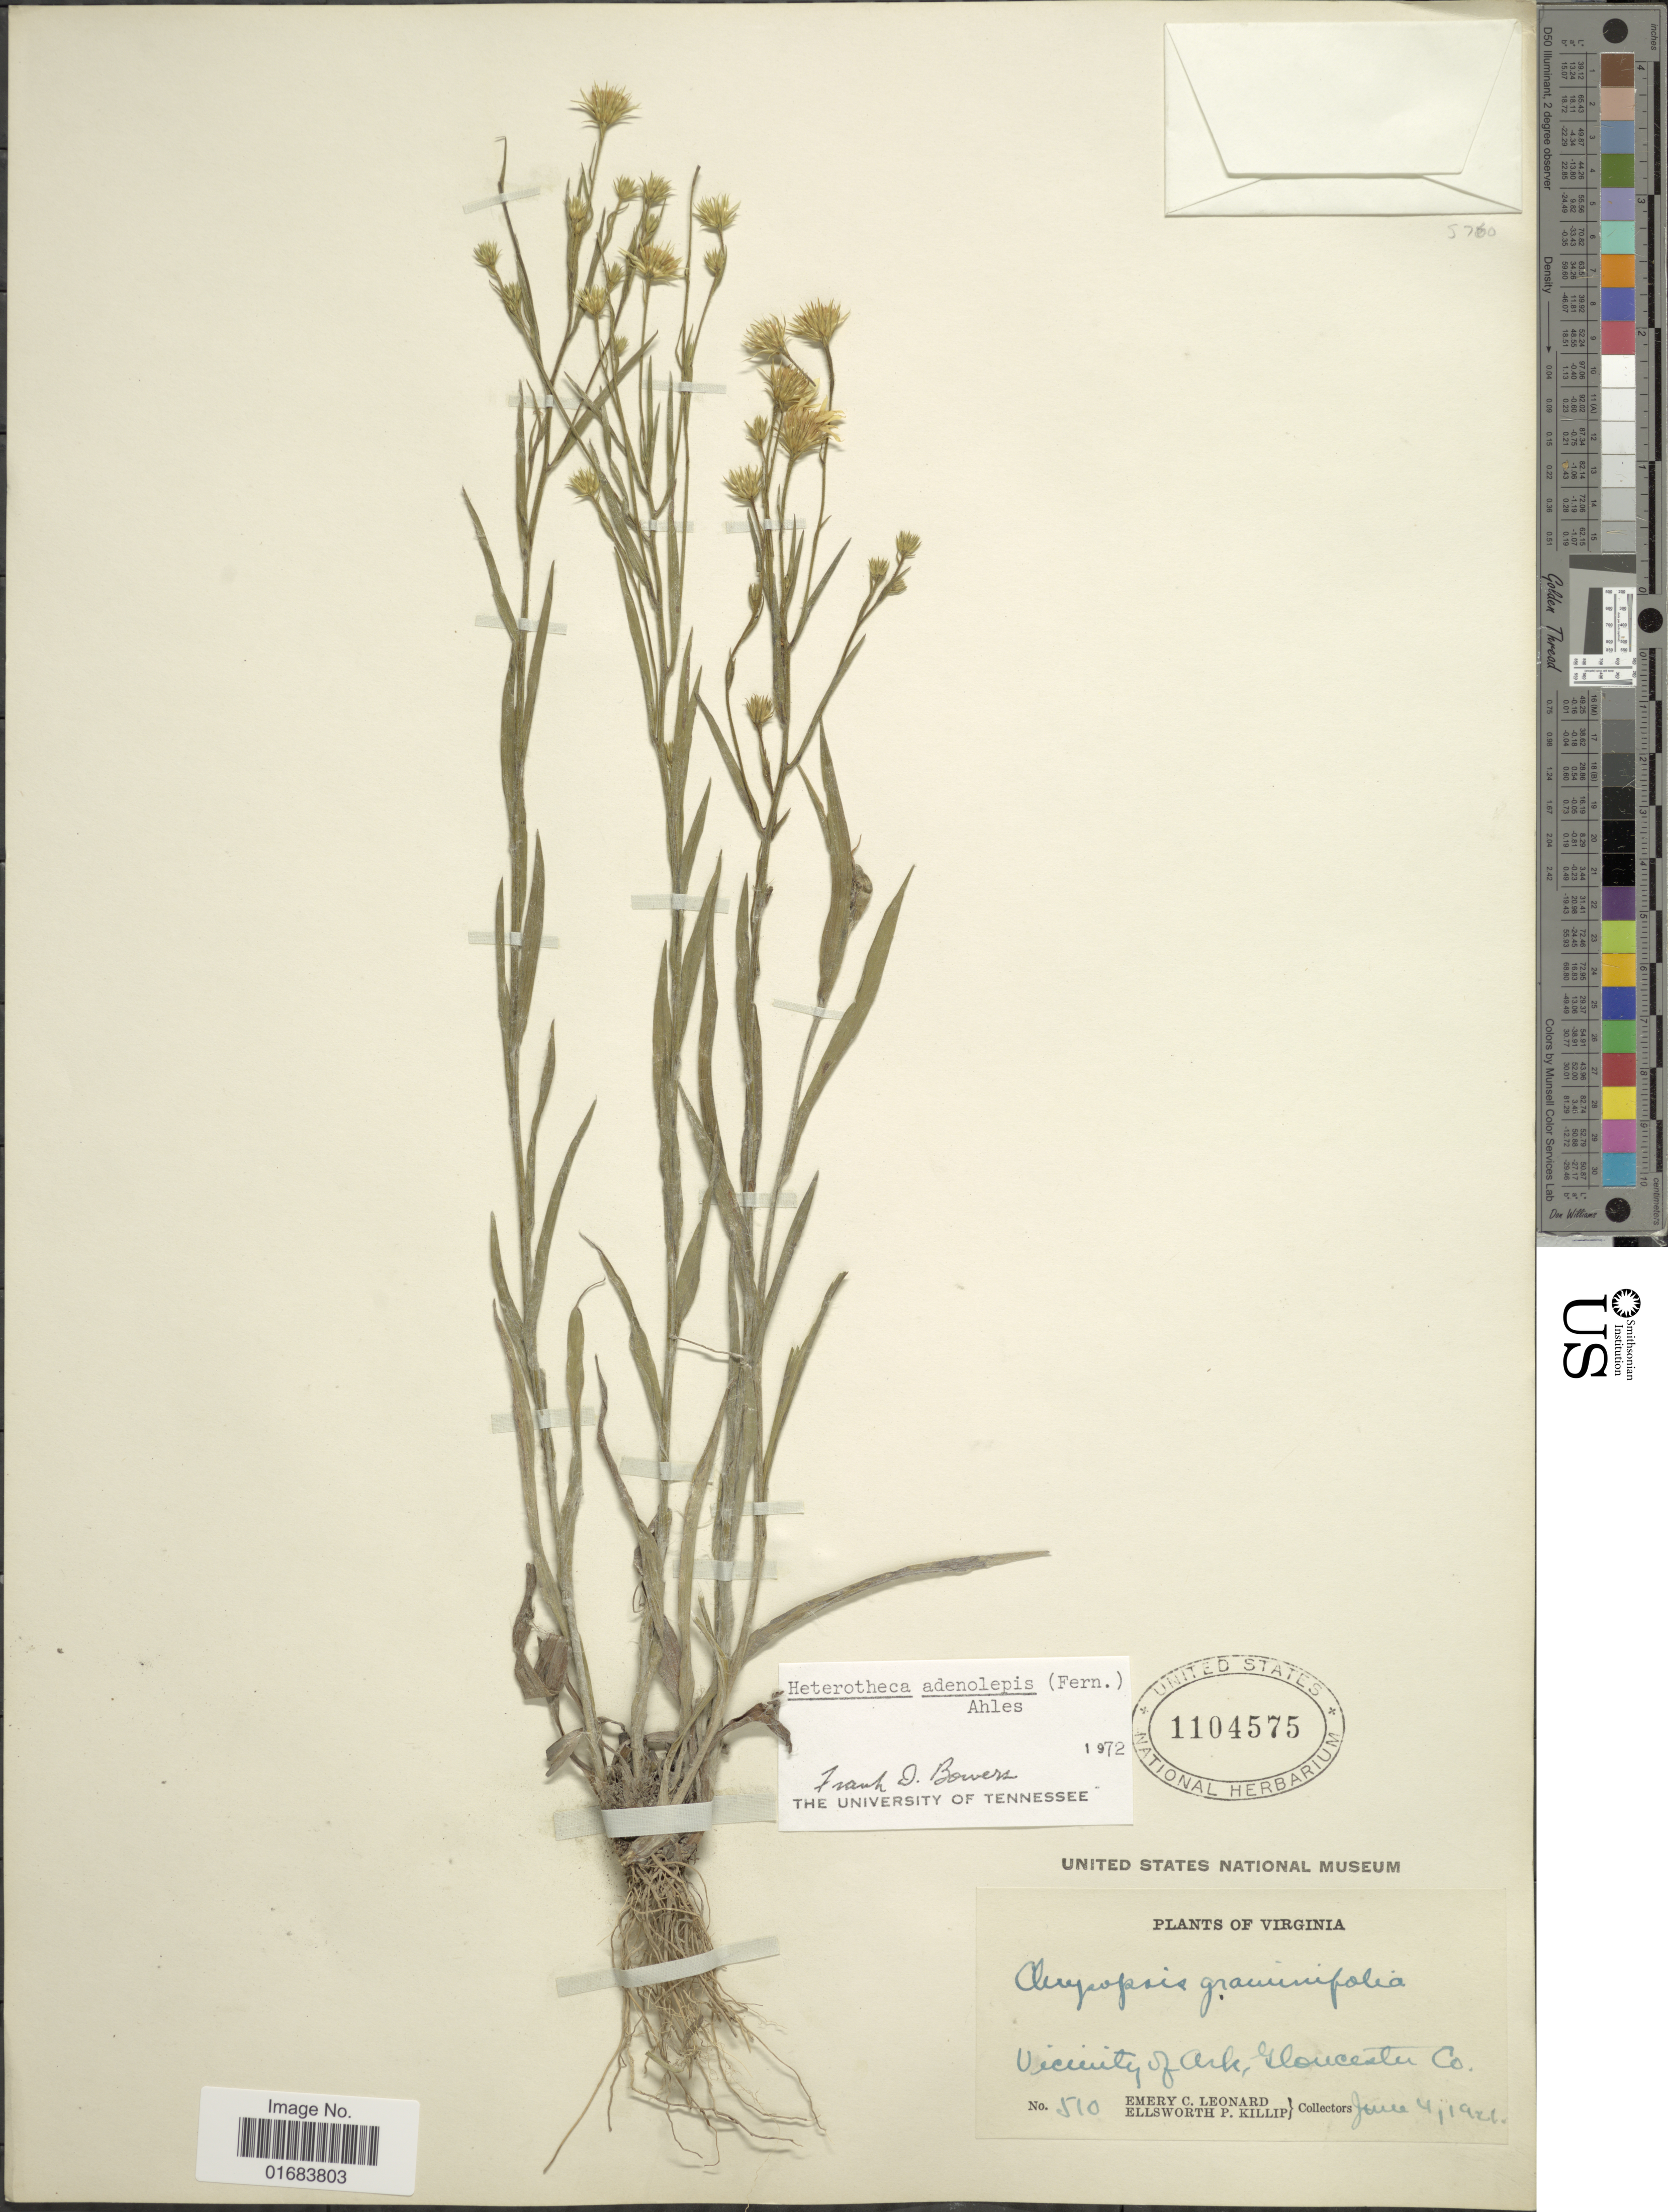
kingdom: Plantae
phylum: Tracheophyta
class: Magnoliopsida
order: Asterales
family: Asteraceae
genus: Pityopsis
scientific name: Pityopsis adenolepis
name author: (Fernald) Semple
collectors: E. C. Leonard & E. P. Killip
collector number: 510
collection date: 1921-06-04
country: United States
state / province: Virginia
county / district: Gloucester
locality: Vicinity of Ark, Glancester Co.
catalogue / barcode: US 1104575